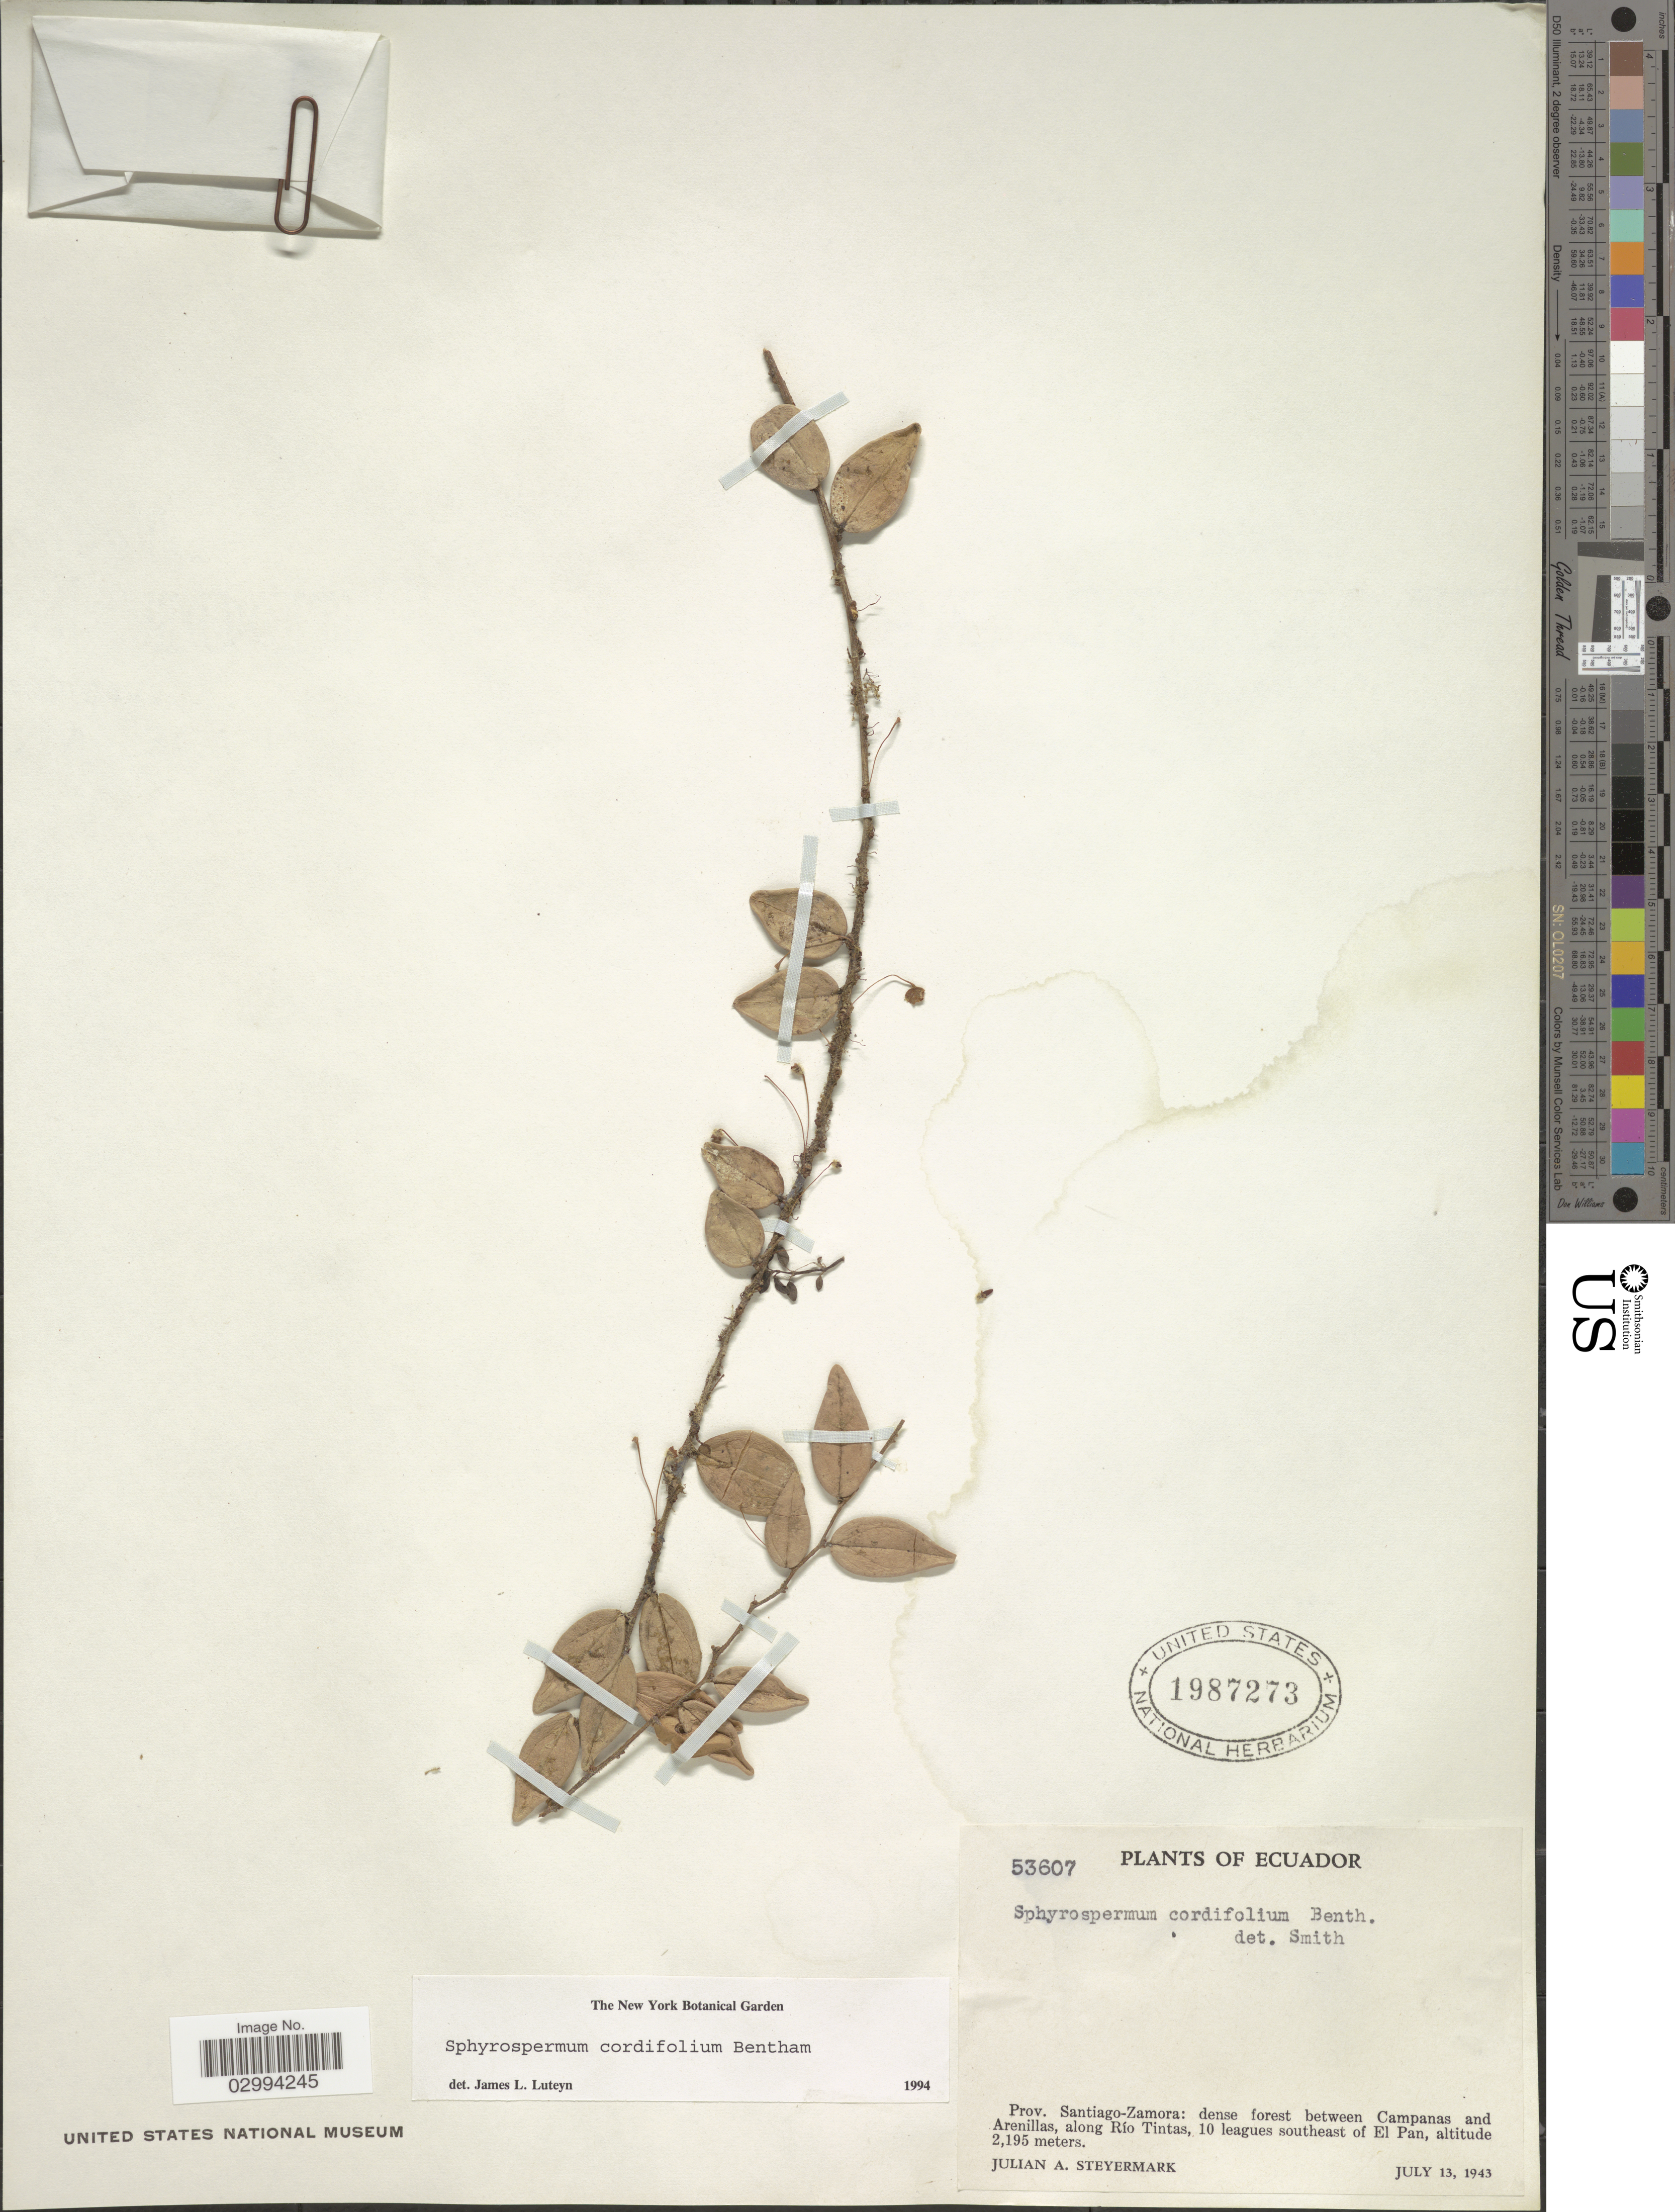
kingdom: Plantae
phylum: Tracheophyta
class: Magnoliopsida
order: Ericales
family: Ericaceae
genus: Sphyrospermum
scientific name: Sphyrospermum cordifolium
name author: Benth.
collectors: J. Steyermark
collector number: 53607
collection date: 1943-07-13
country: Ecuador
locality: Prov. Santiago-Zamora: dense forest between Campanas and Arenillas, along Río Tintas, 10 leagues southeast of El Pan.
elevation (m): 2195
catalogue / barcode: US 1987273